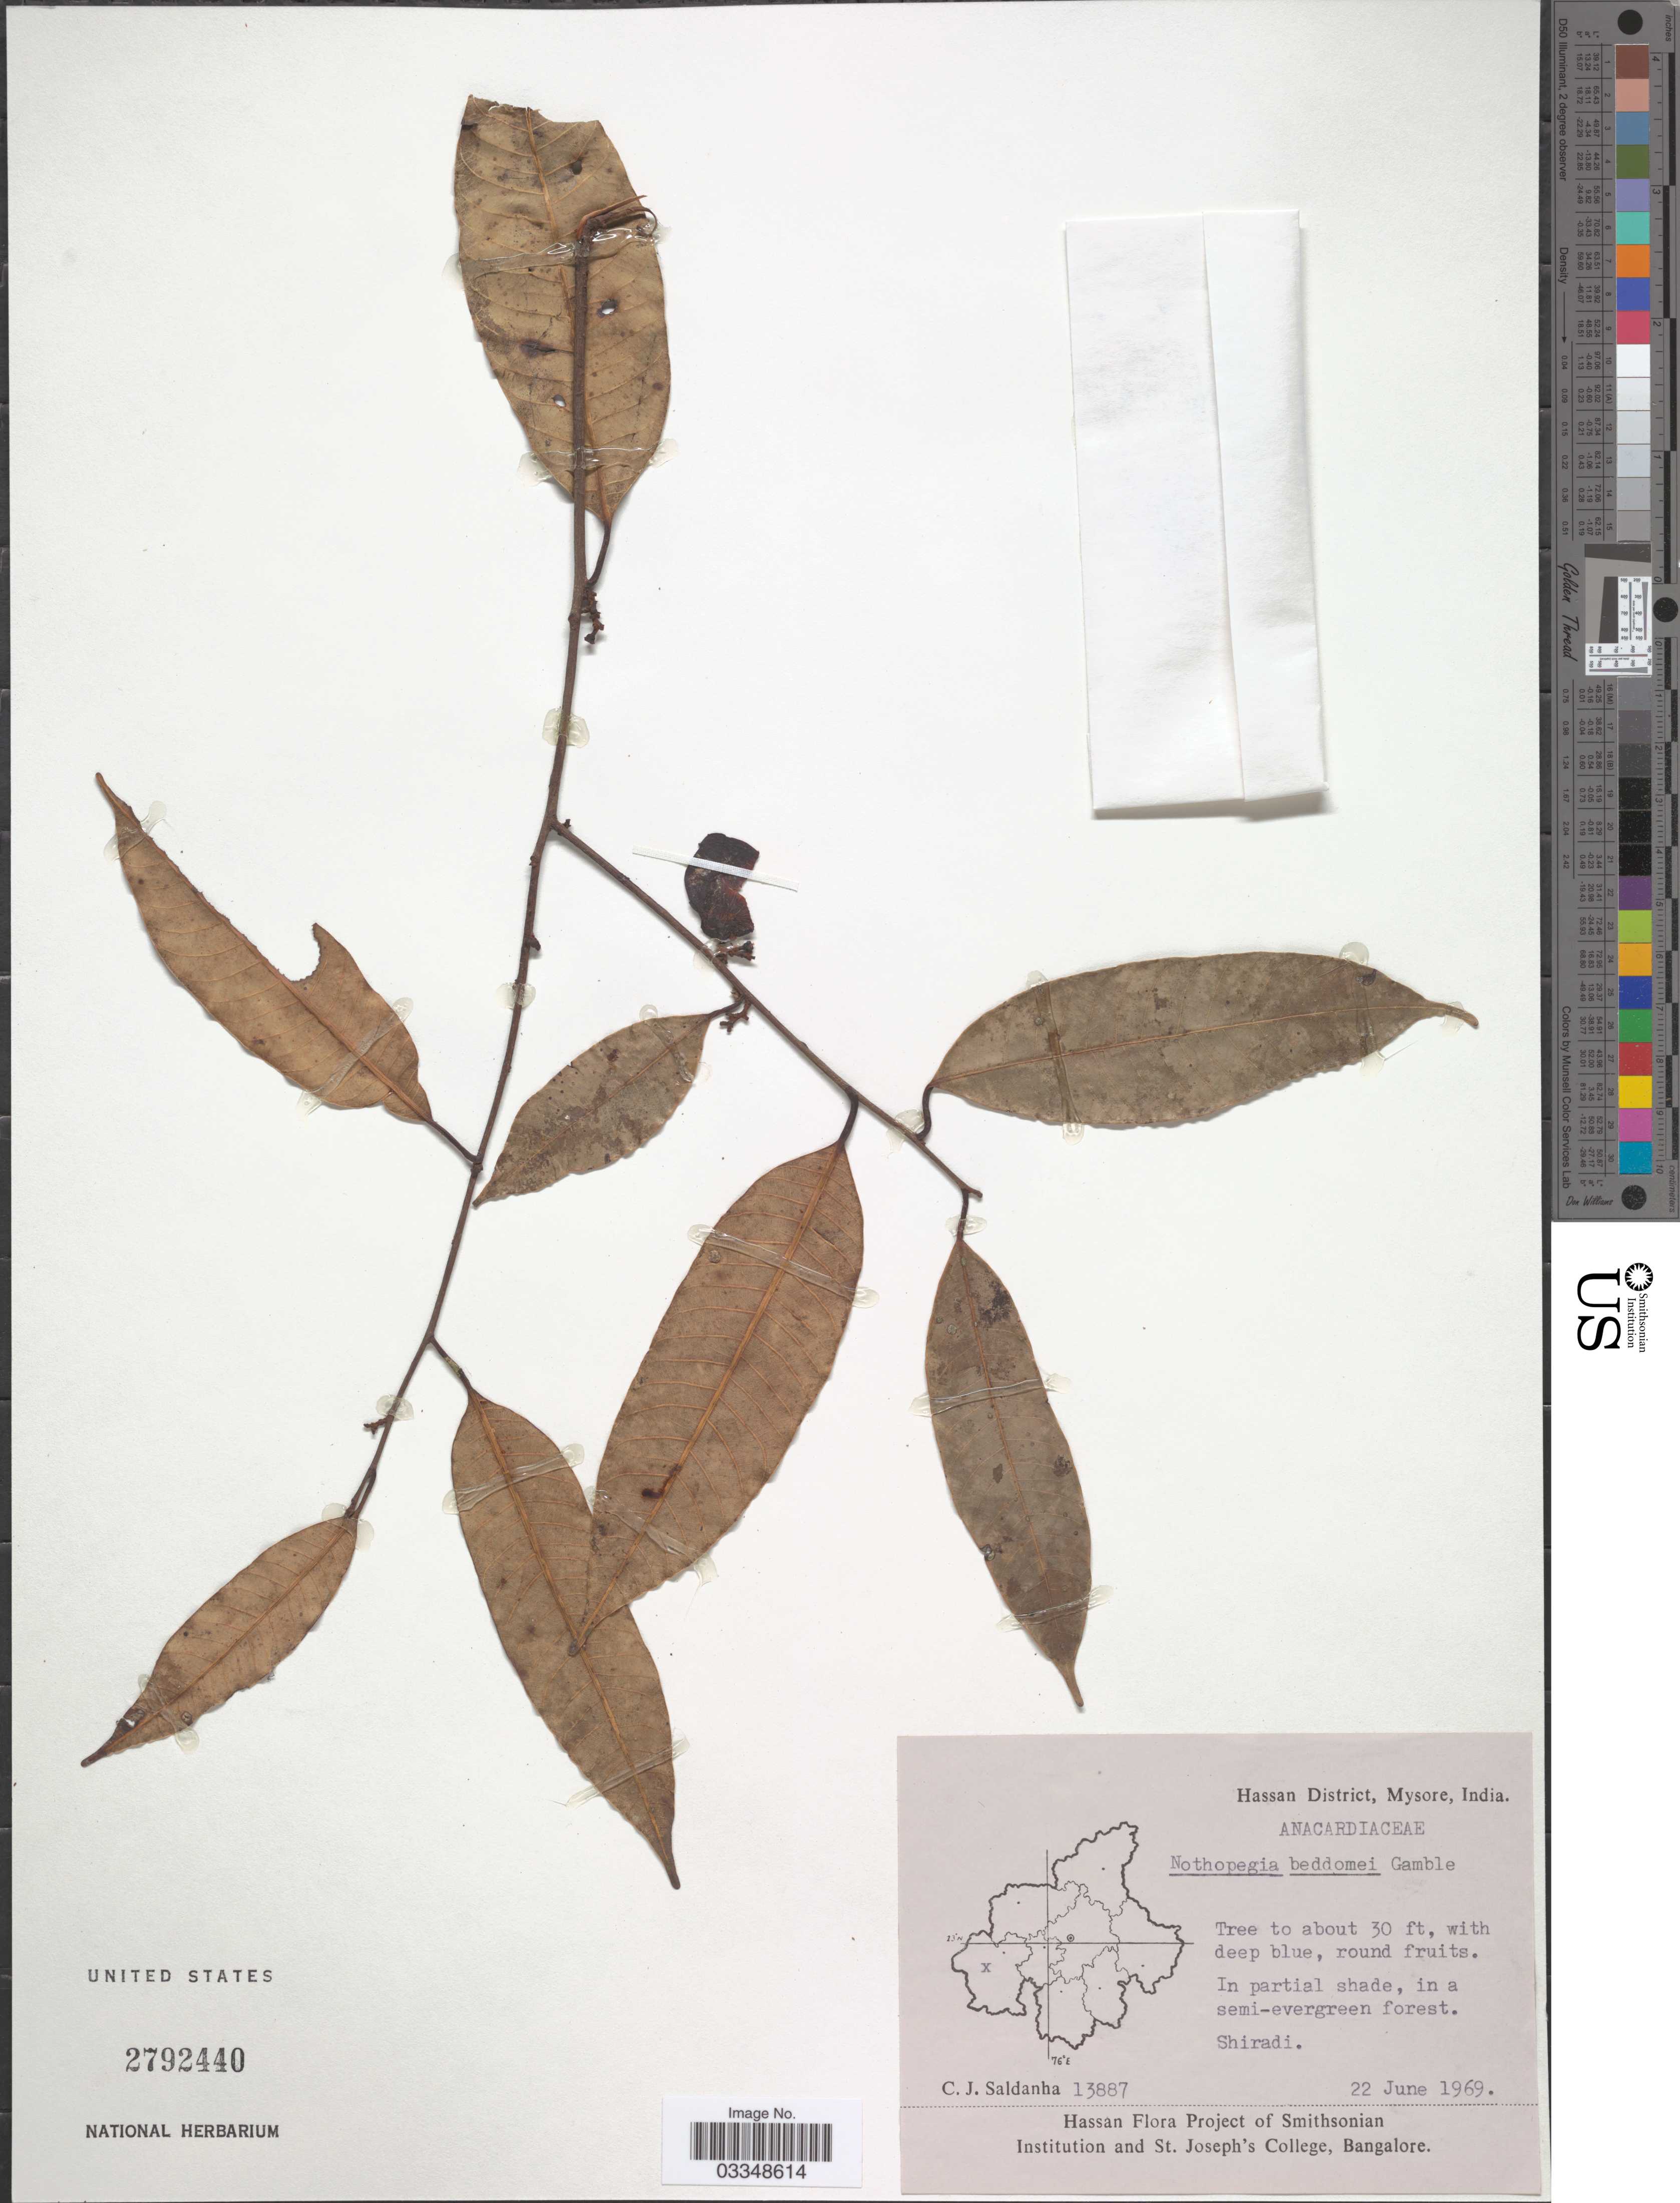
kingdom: Plantae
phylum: Tracheophyta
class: Magnoliopsida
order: Sapindales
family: Anacardiaceae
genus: Nothopegia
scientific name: Nothopegia beddomei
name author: Gamble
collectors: C. J. Saldanha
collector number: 13887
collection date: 1969-06-22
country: India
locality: Hassan District, Mysore. Shiradi.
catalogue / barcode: US 2792440